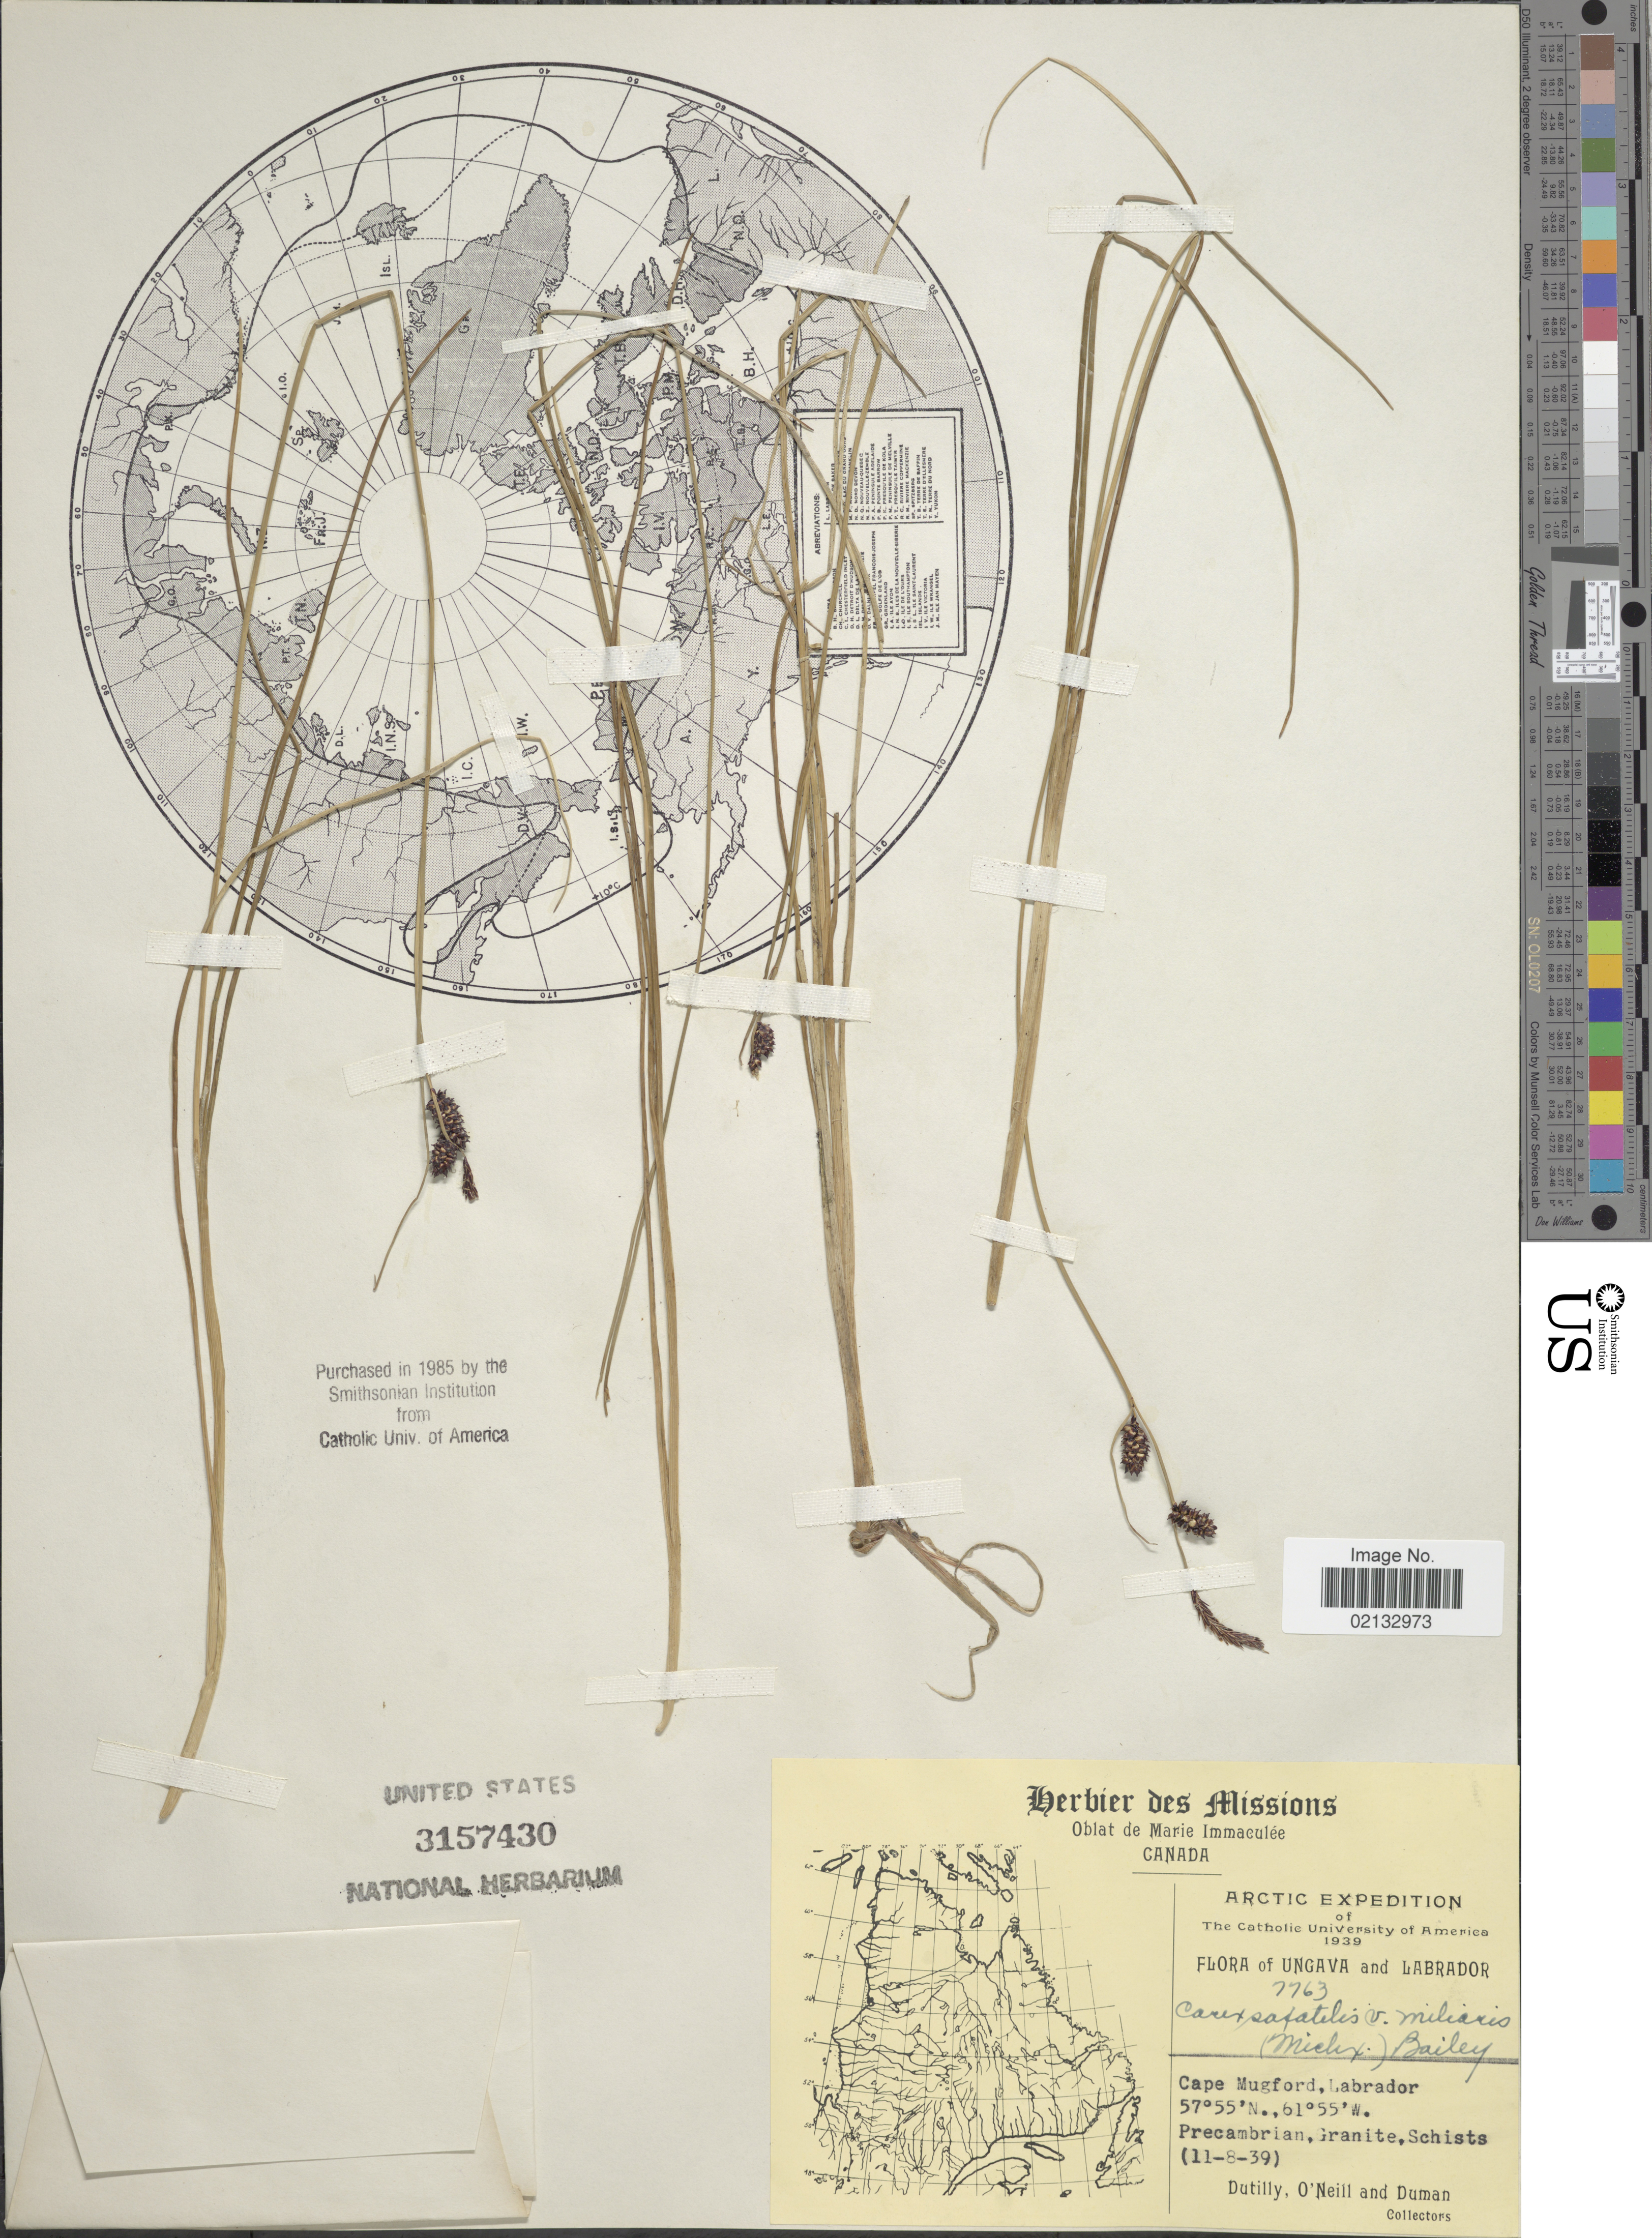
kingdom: Plantae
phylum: Tracheophyta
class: Liliopsida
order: Poales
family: Cyperaceae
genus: Carex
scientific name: Carex saxatilis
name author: L.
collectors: -. Dutilly, O' Neill & -. Duman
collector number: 7763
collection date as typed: Transcribed d/m/y: 11/8/39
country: Canada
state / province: Newfoundland and Labrador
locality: Arctic. Cape Mugford, Labrador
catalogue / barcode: US 3157430